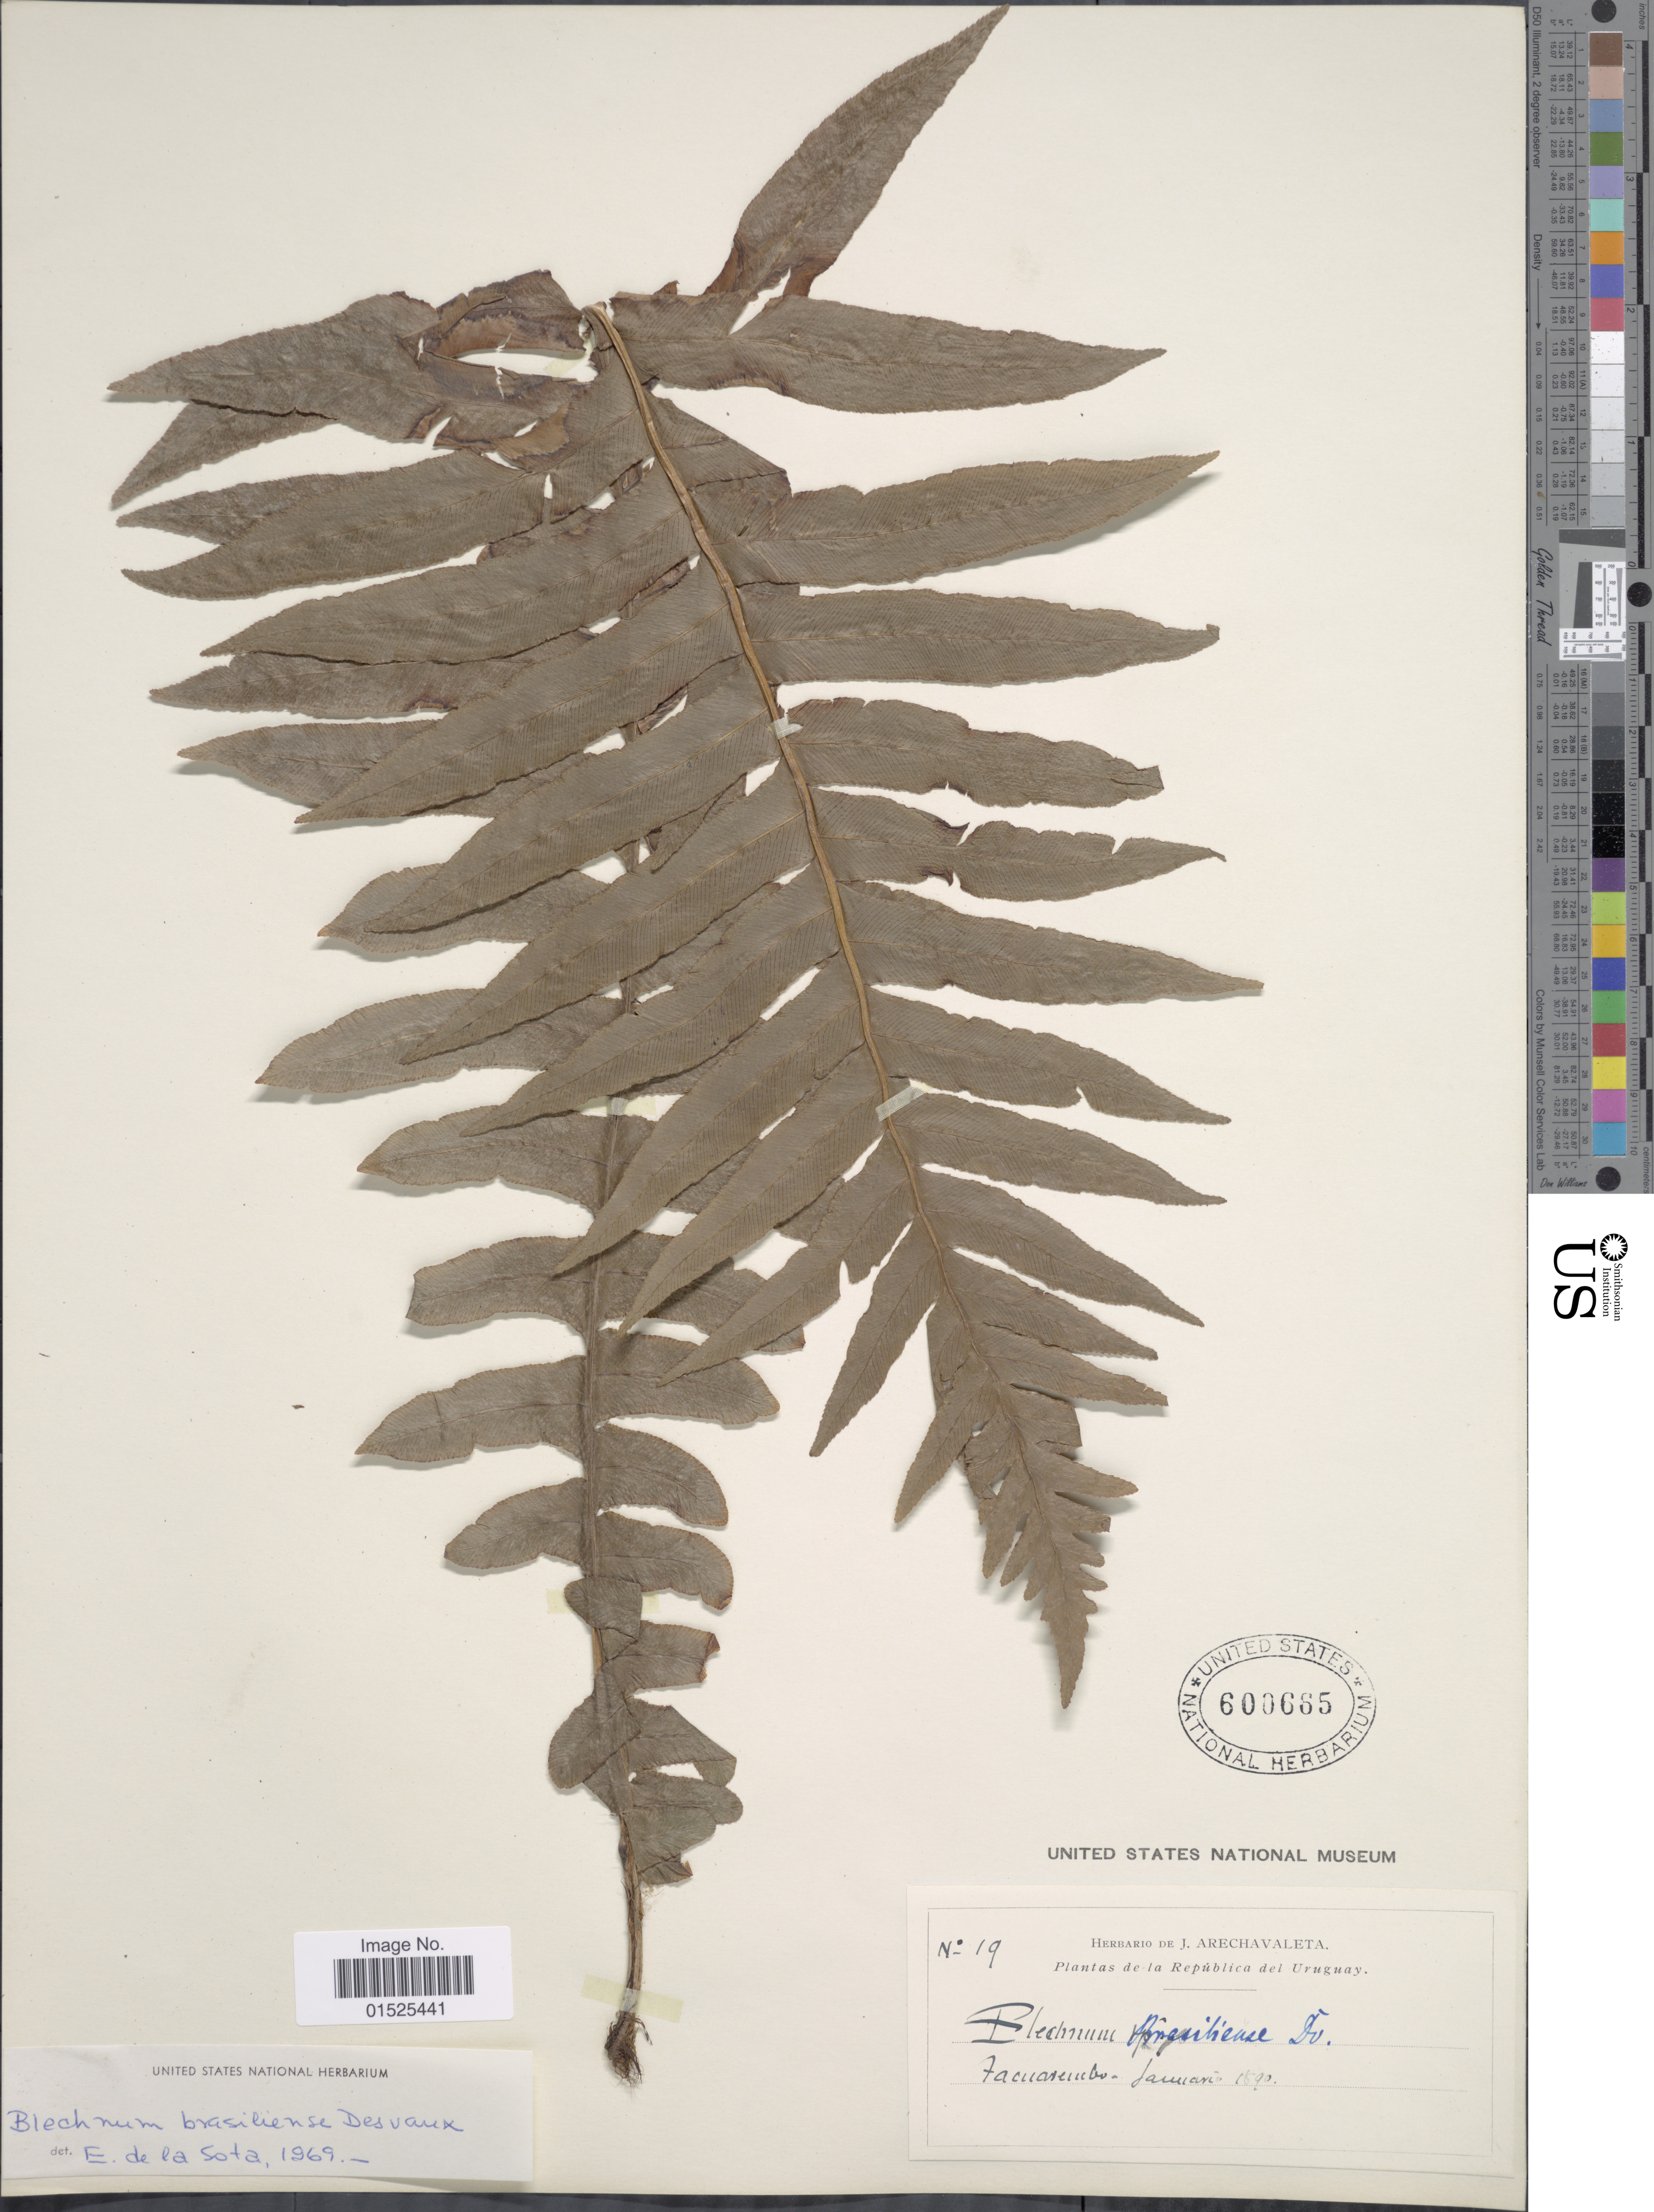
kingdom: Plantae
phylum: Tracheophyta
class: Polypodiopsida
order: Polypodiales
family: Blechnaceae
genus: Blechnum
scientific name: Blechnum brasiliense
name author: Desv.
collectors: ex herb. Arechavaleta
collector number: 19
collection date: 1890-01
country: Uruguay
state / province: Tacuarembó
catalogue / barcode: US 600665